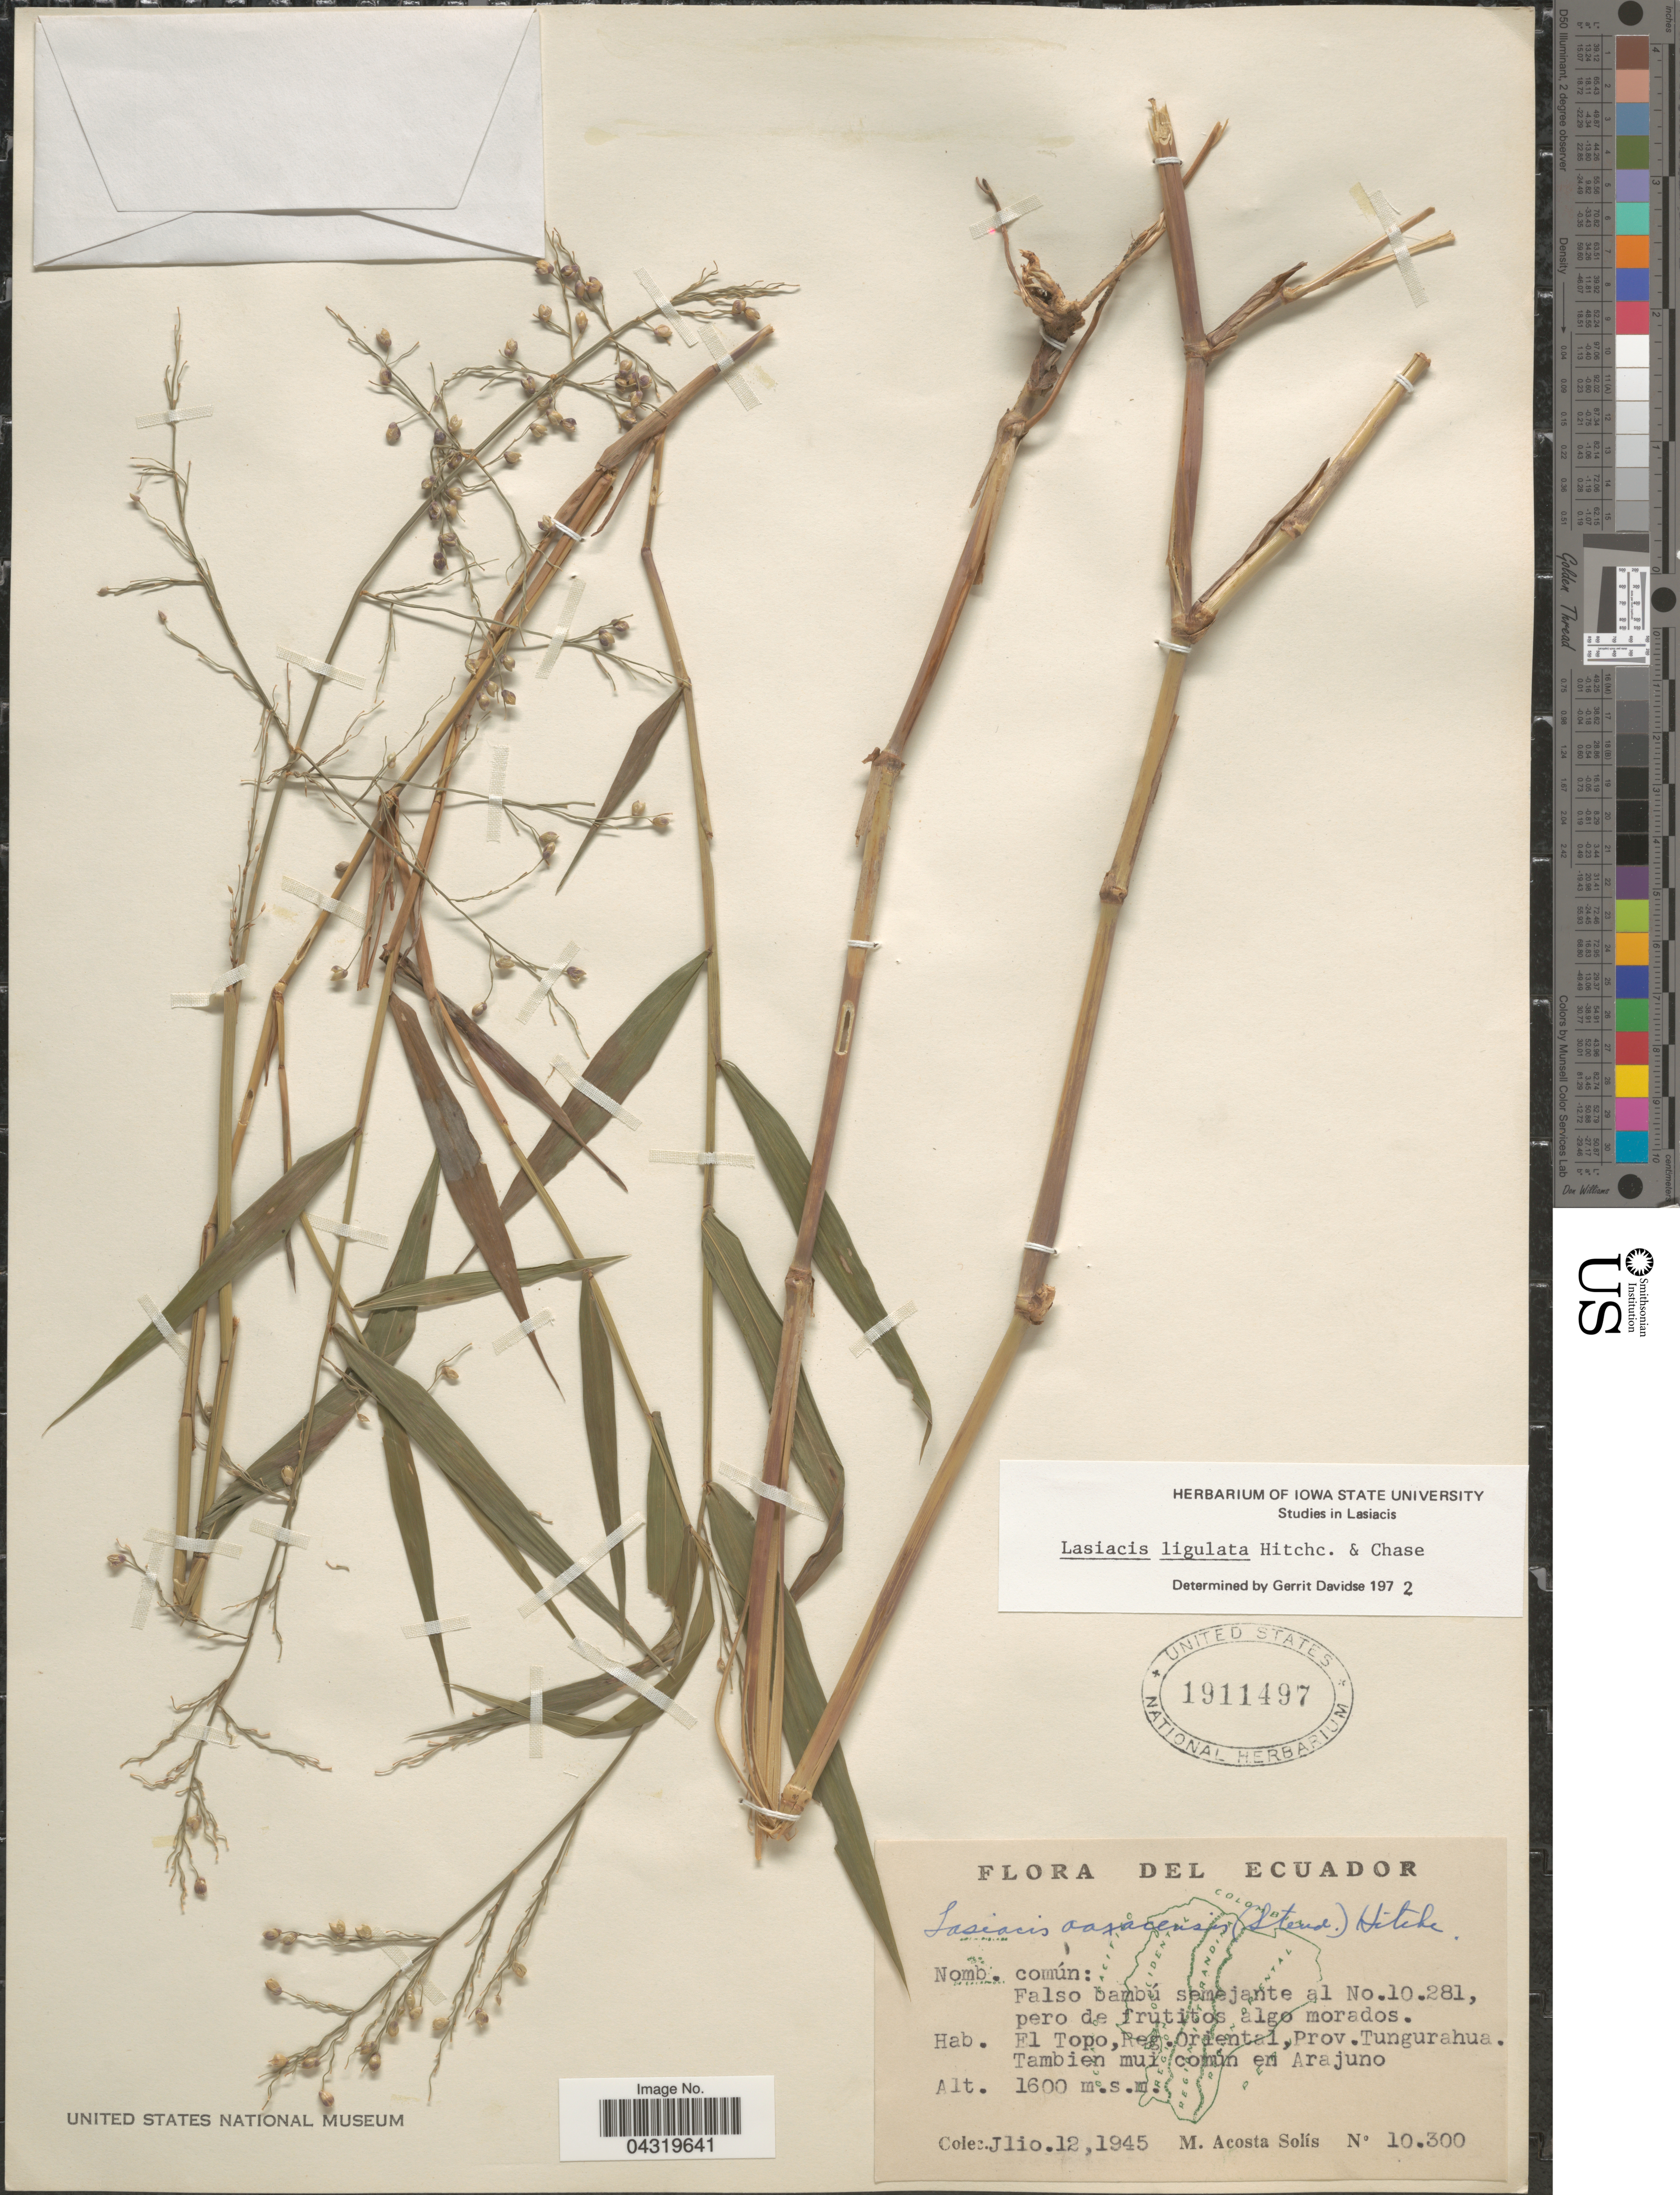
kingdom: Plantae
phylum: Tracheophyta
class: Liliopsida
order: Poales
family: Poaceae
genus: Lasiacis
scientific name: Lasiacis ligulata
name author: Hitchc. & Chase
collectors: M. Acosta Solis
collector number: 10300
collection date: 1945-07-12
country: Ecuador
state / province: Tungurahua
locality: El Topo, Reg. Oriental. Tambien mui común en Arajuno.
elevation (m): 1600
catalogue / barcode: US 1911497